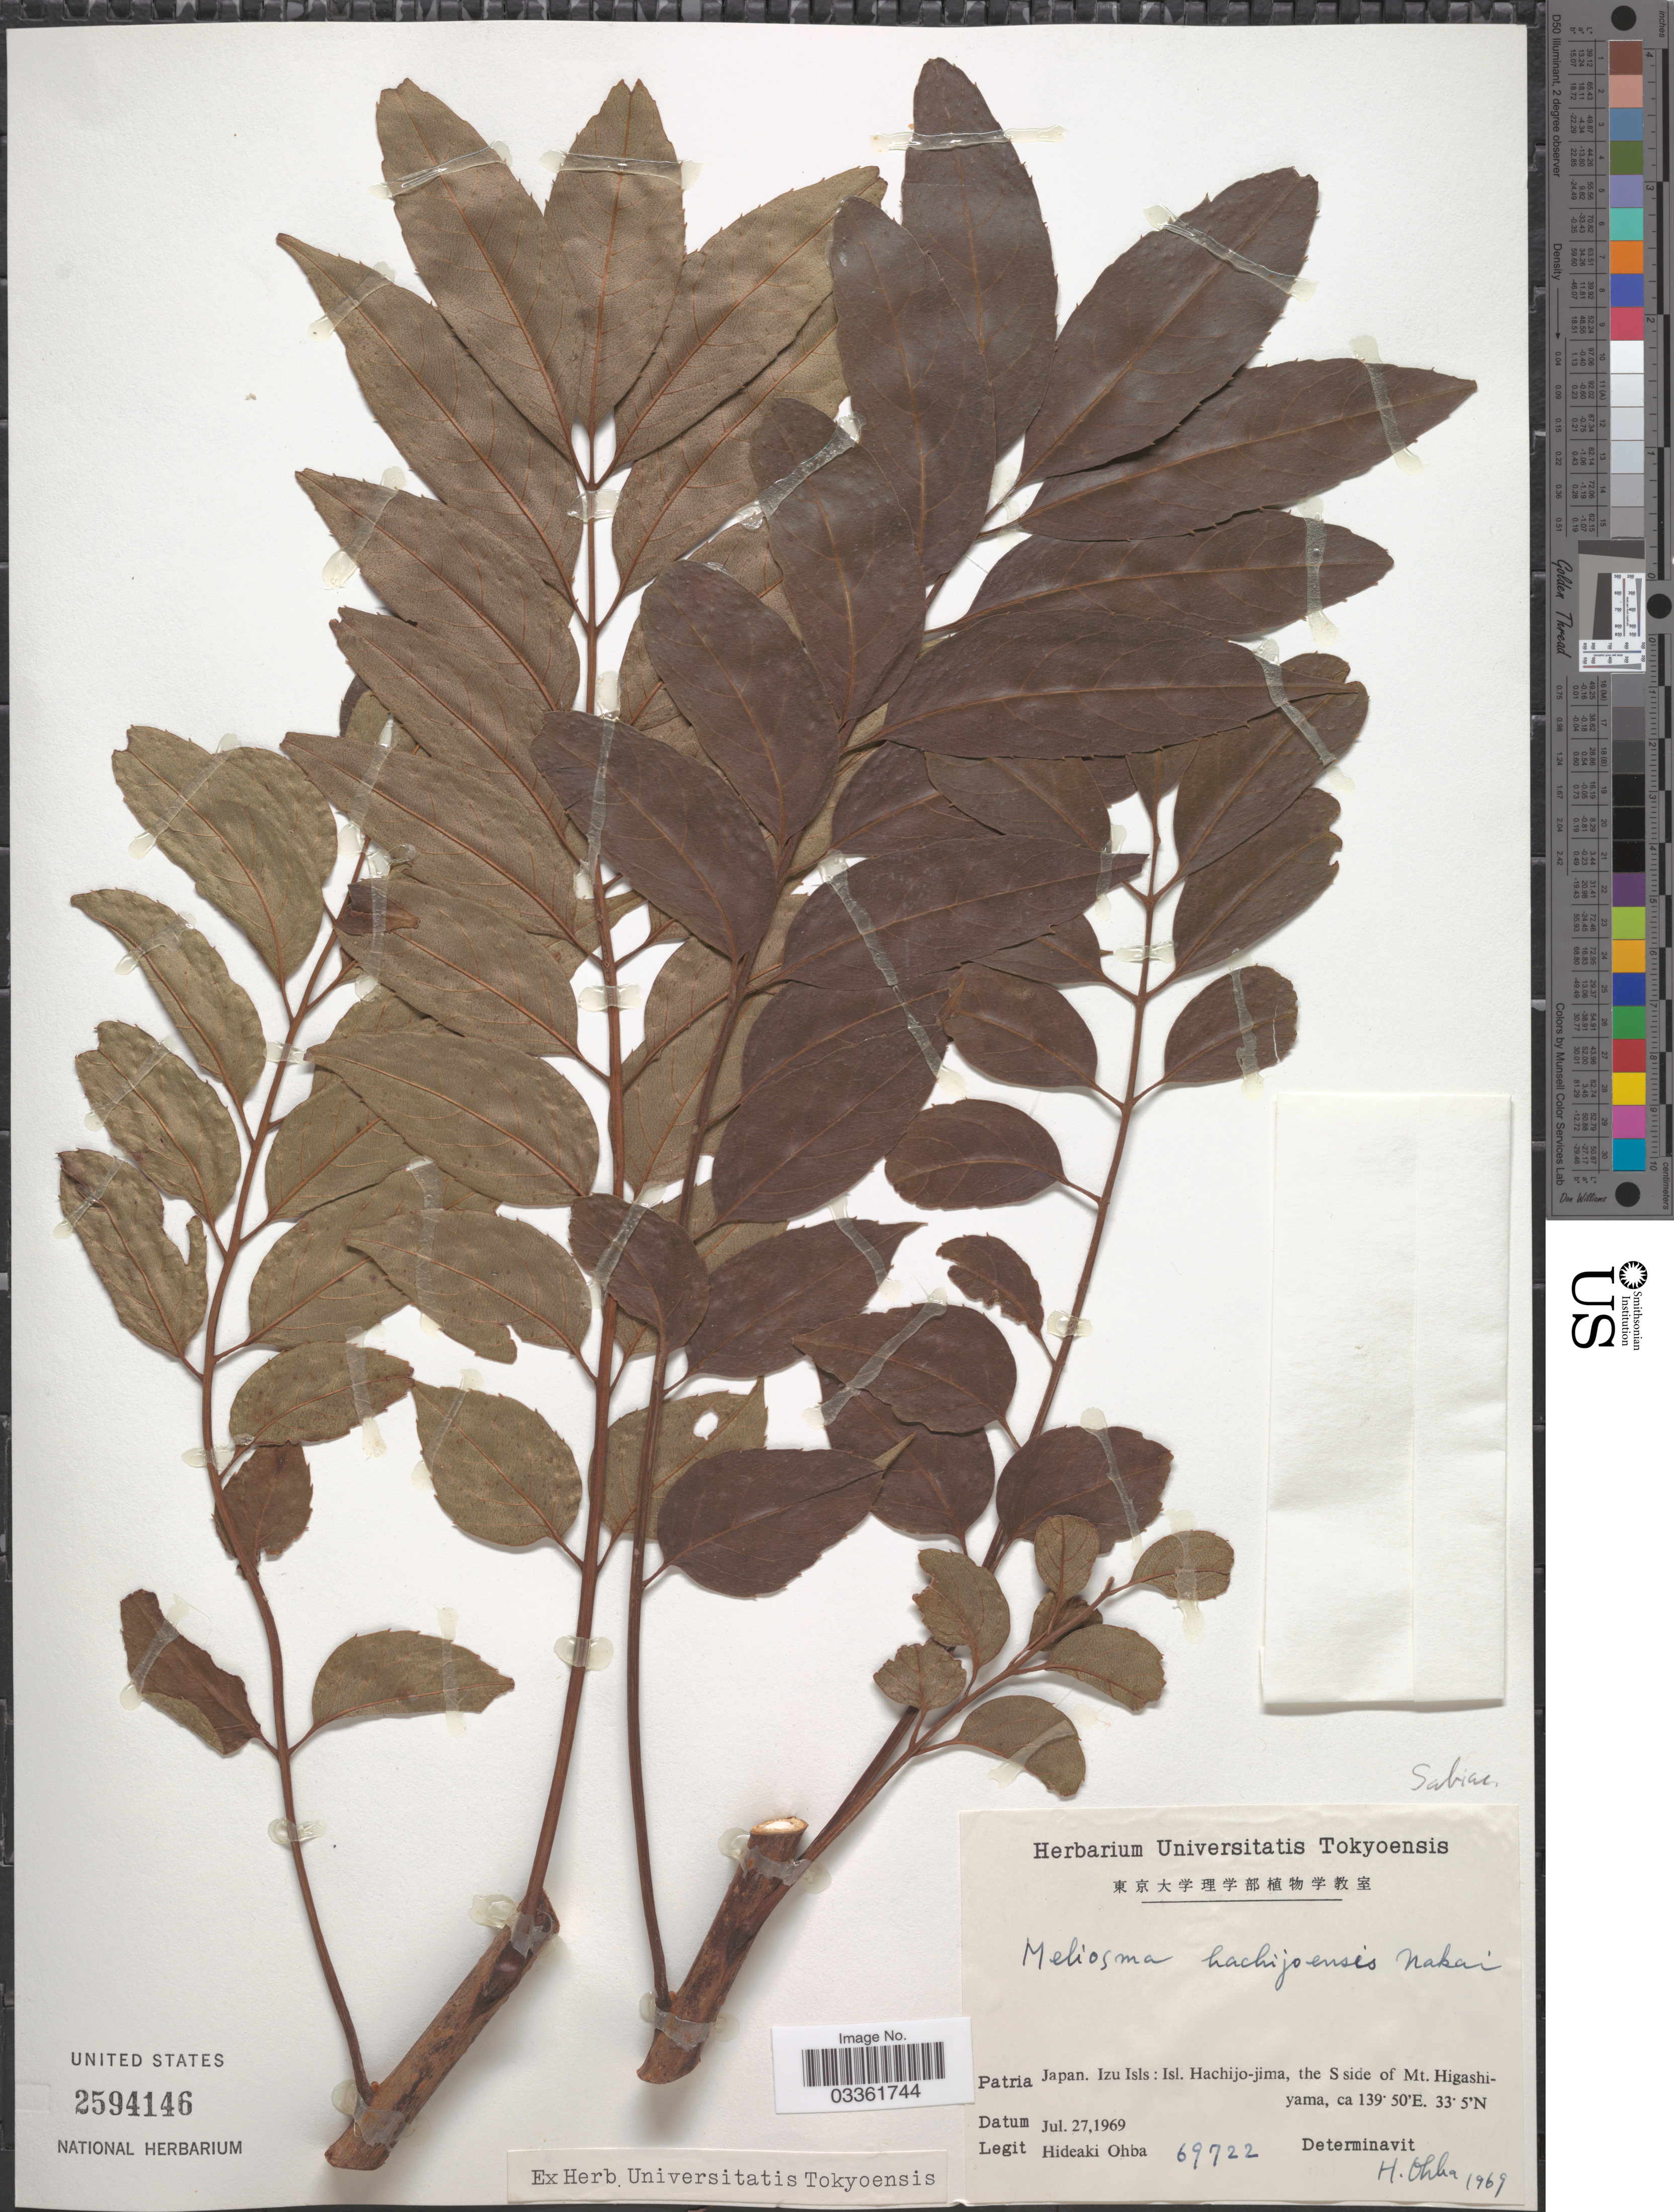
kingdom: Plantae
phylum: Tracheophyta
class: Magnoliopsida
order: Proteales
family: Sabiaceae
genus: Meliosma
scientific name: Meliosma hachijoensis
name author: Nakai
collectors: H. Ohba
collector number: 69722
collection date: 1969-07-27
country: Japan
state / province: Tokyo, Federal City of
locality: Izu Isls: Isl. Hachijo-jima, the S side of Mt. Higashiyama.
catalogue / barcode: US 2594146